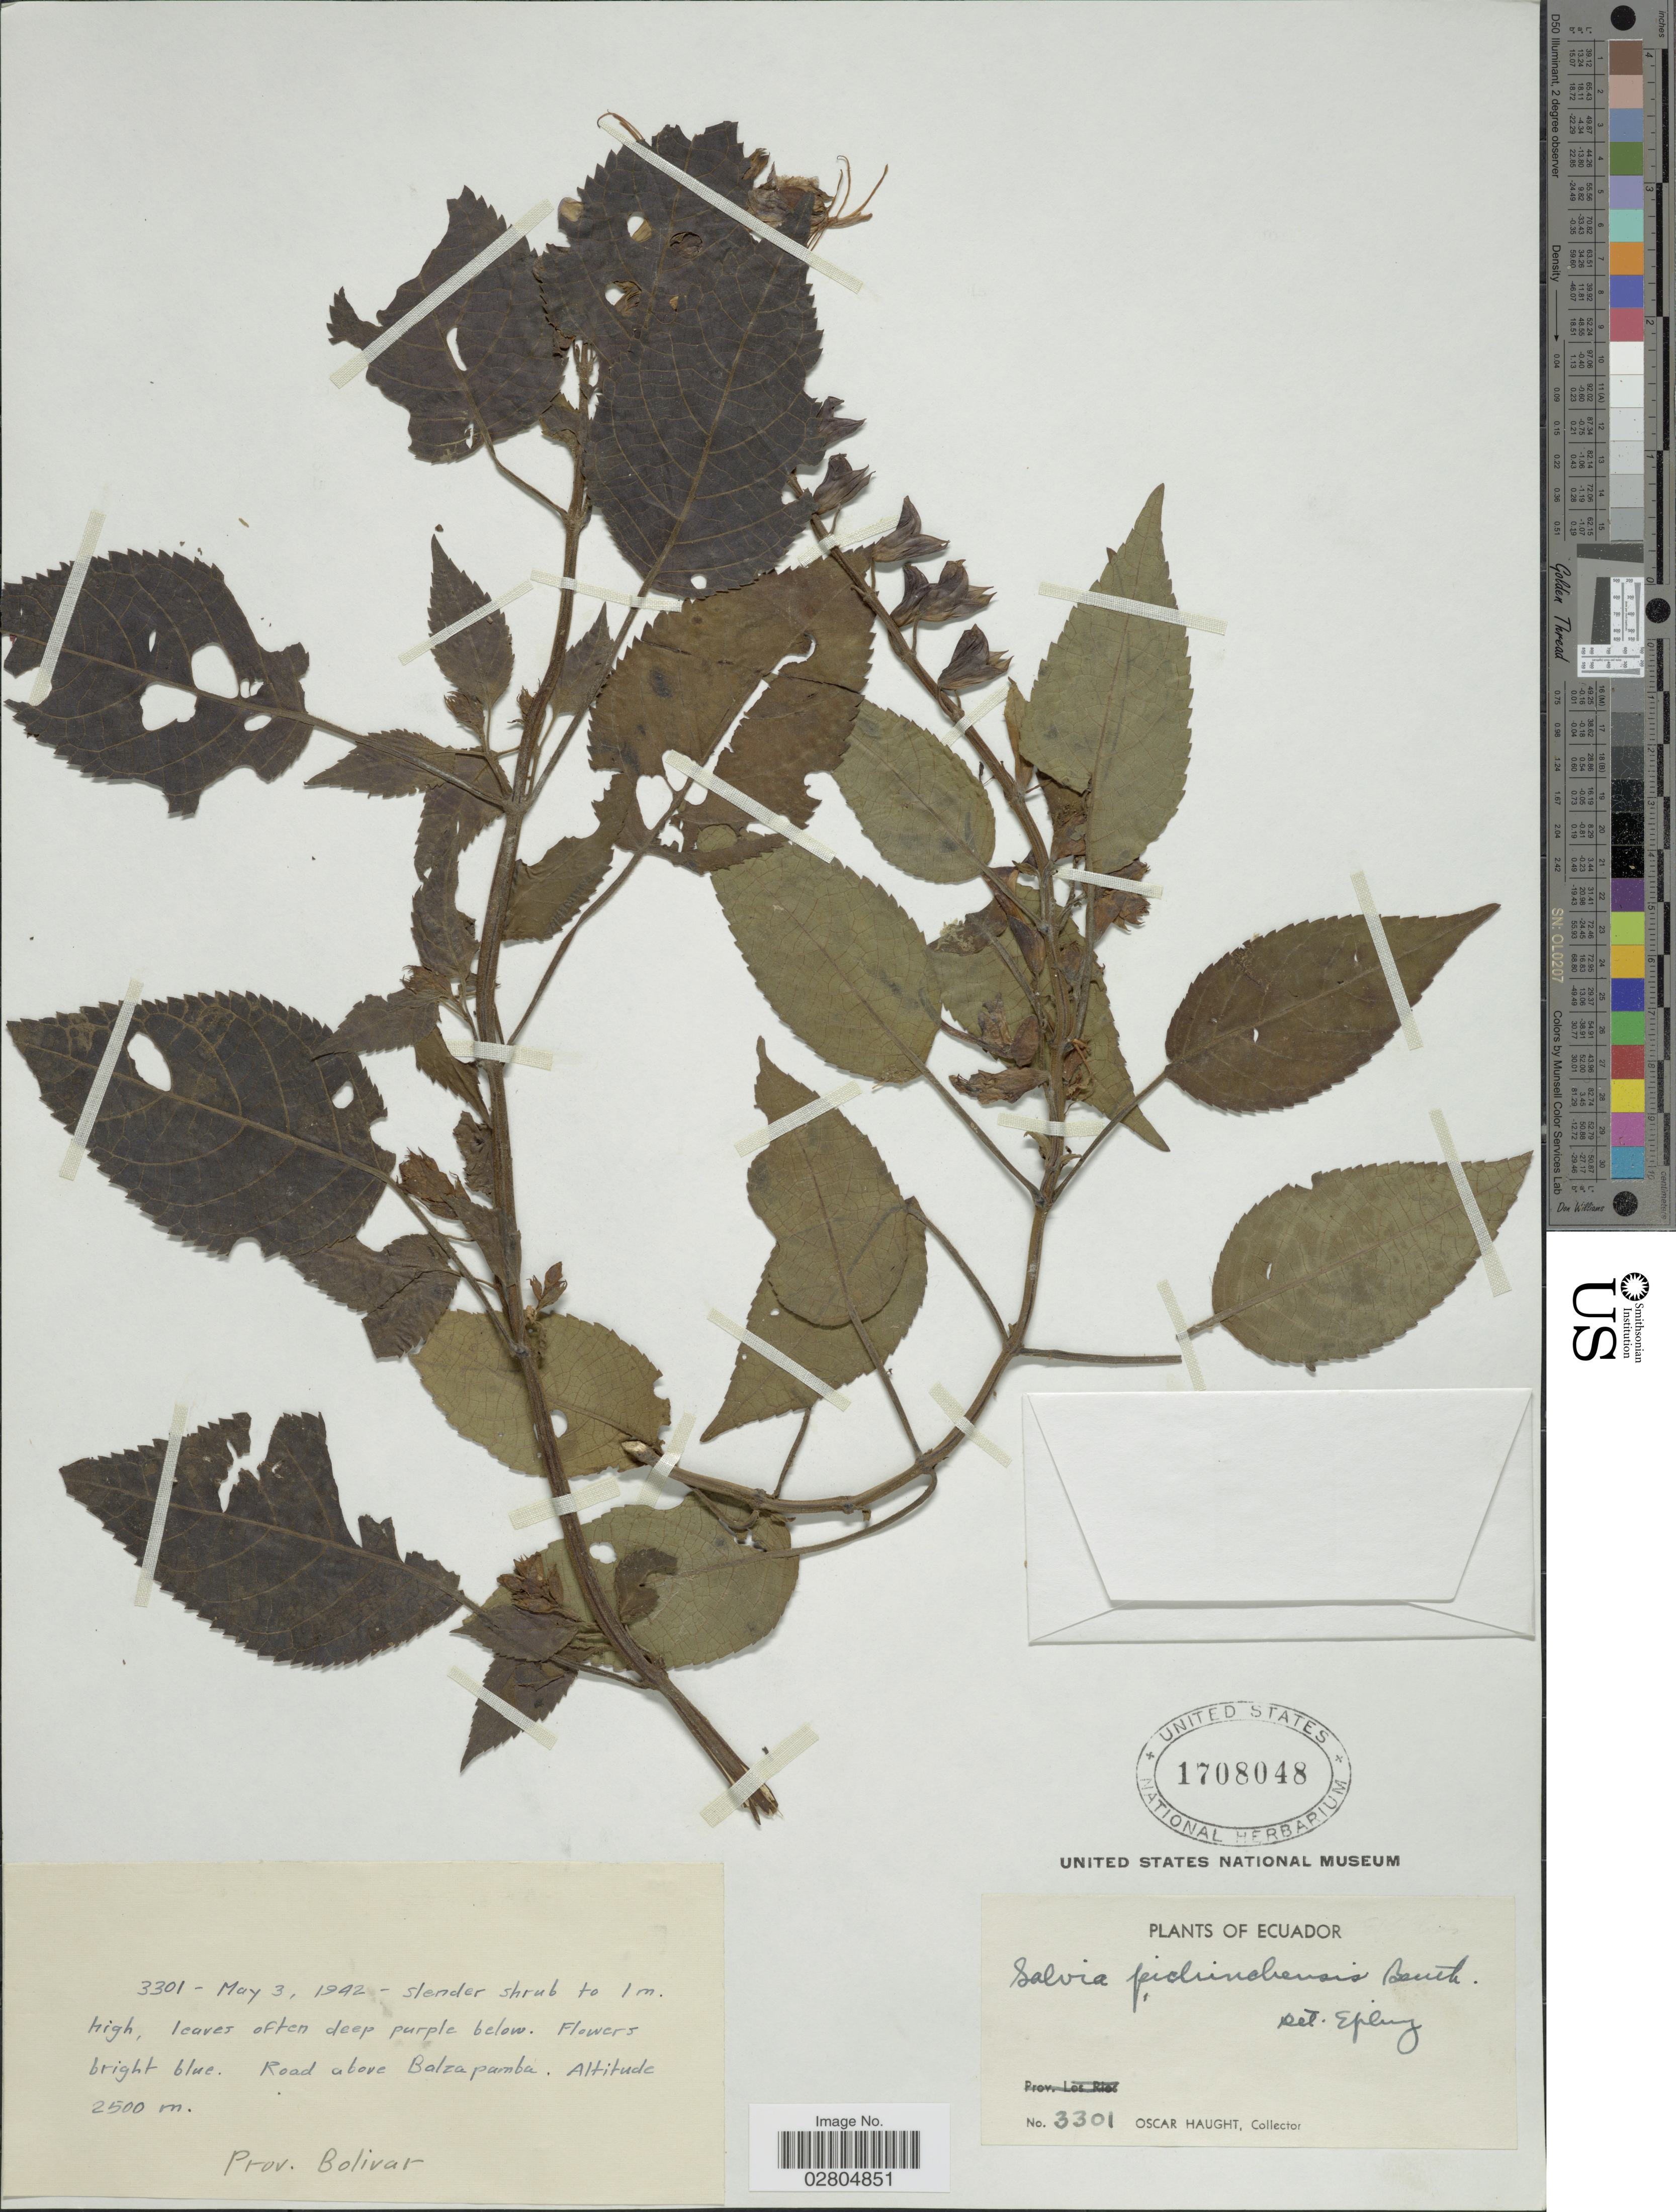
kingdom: Plantae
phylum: Tracheophyta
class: Magnoliopsida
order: Lamiales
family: Lamiaceae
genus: Salvia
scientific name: Salvia pichinchensis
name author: Benth.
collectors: O. Haught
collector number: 3301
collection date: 1942-05-03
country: Ecuador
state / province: Bolívar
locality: Road above Balzapamba.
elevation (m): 2500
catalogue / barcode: US 1708048